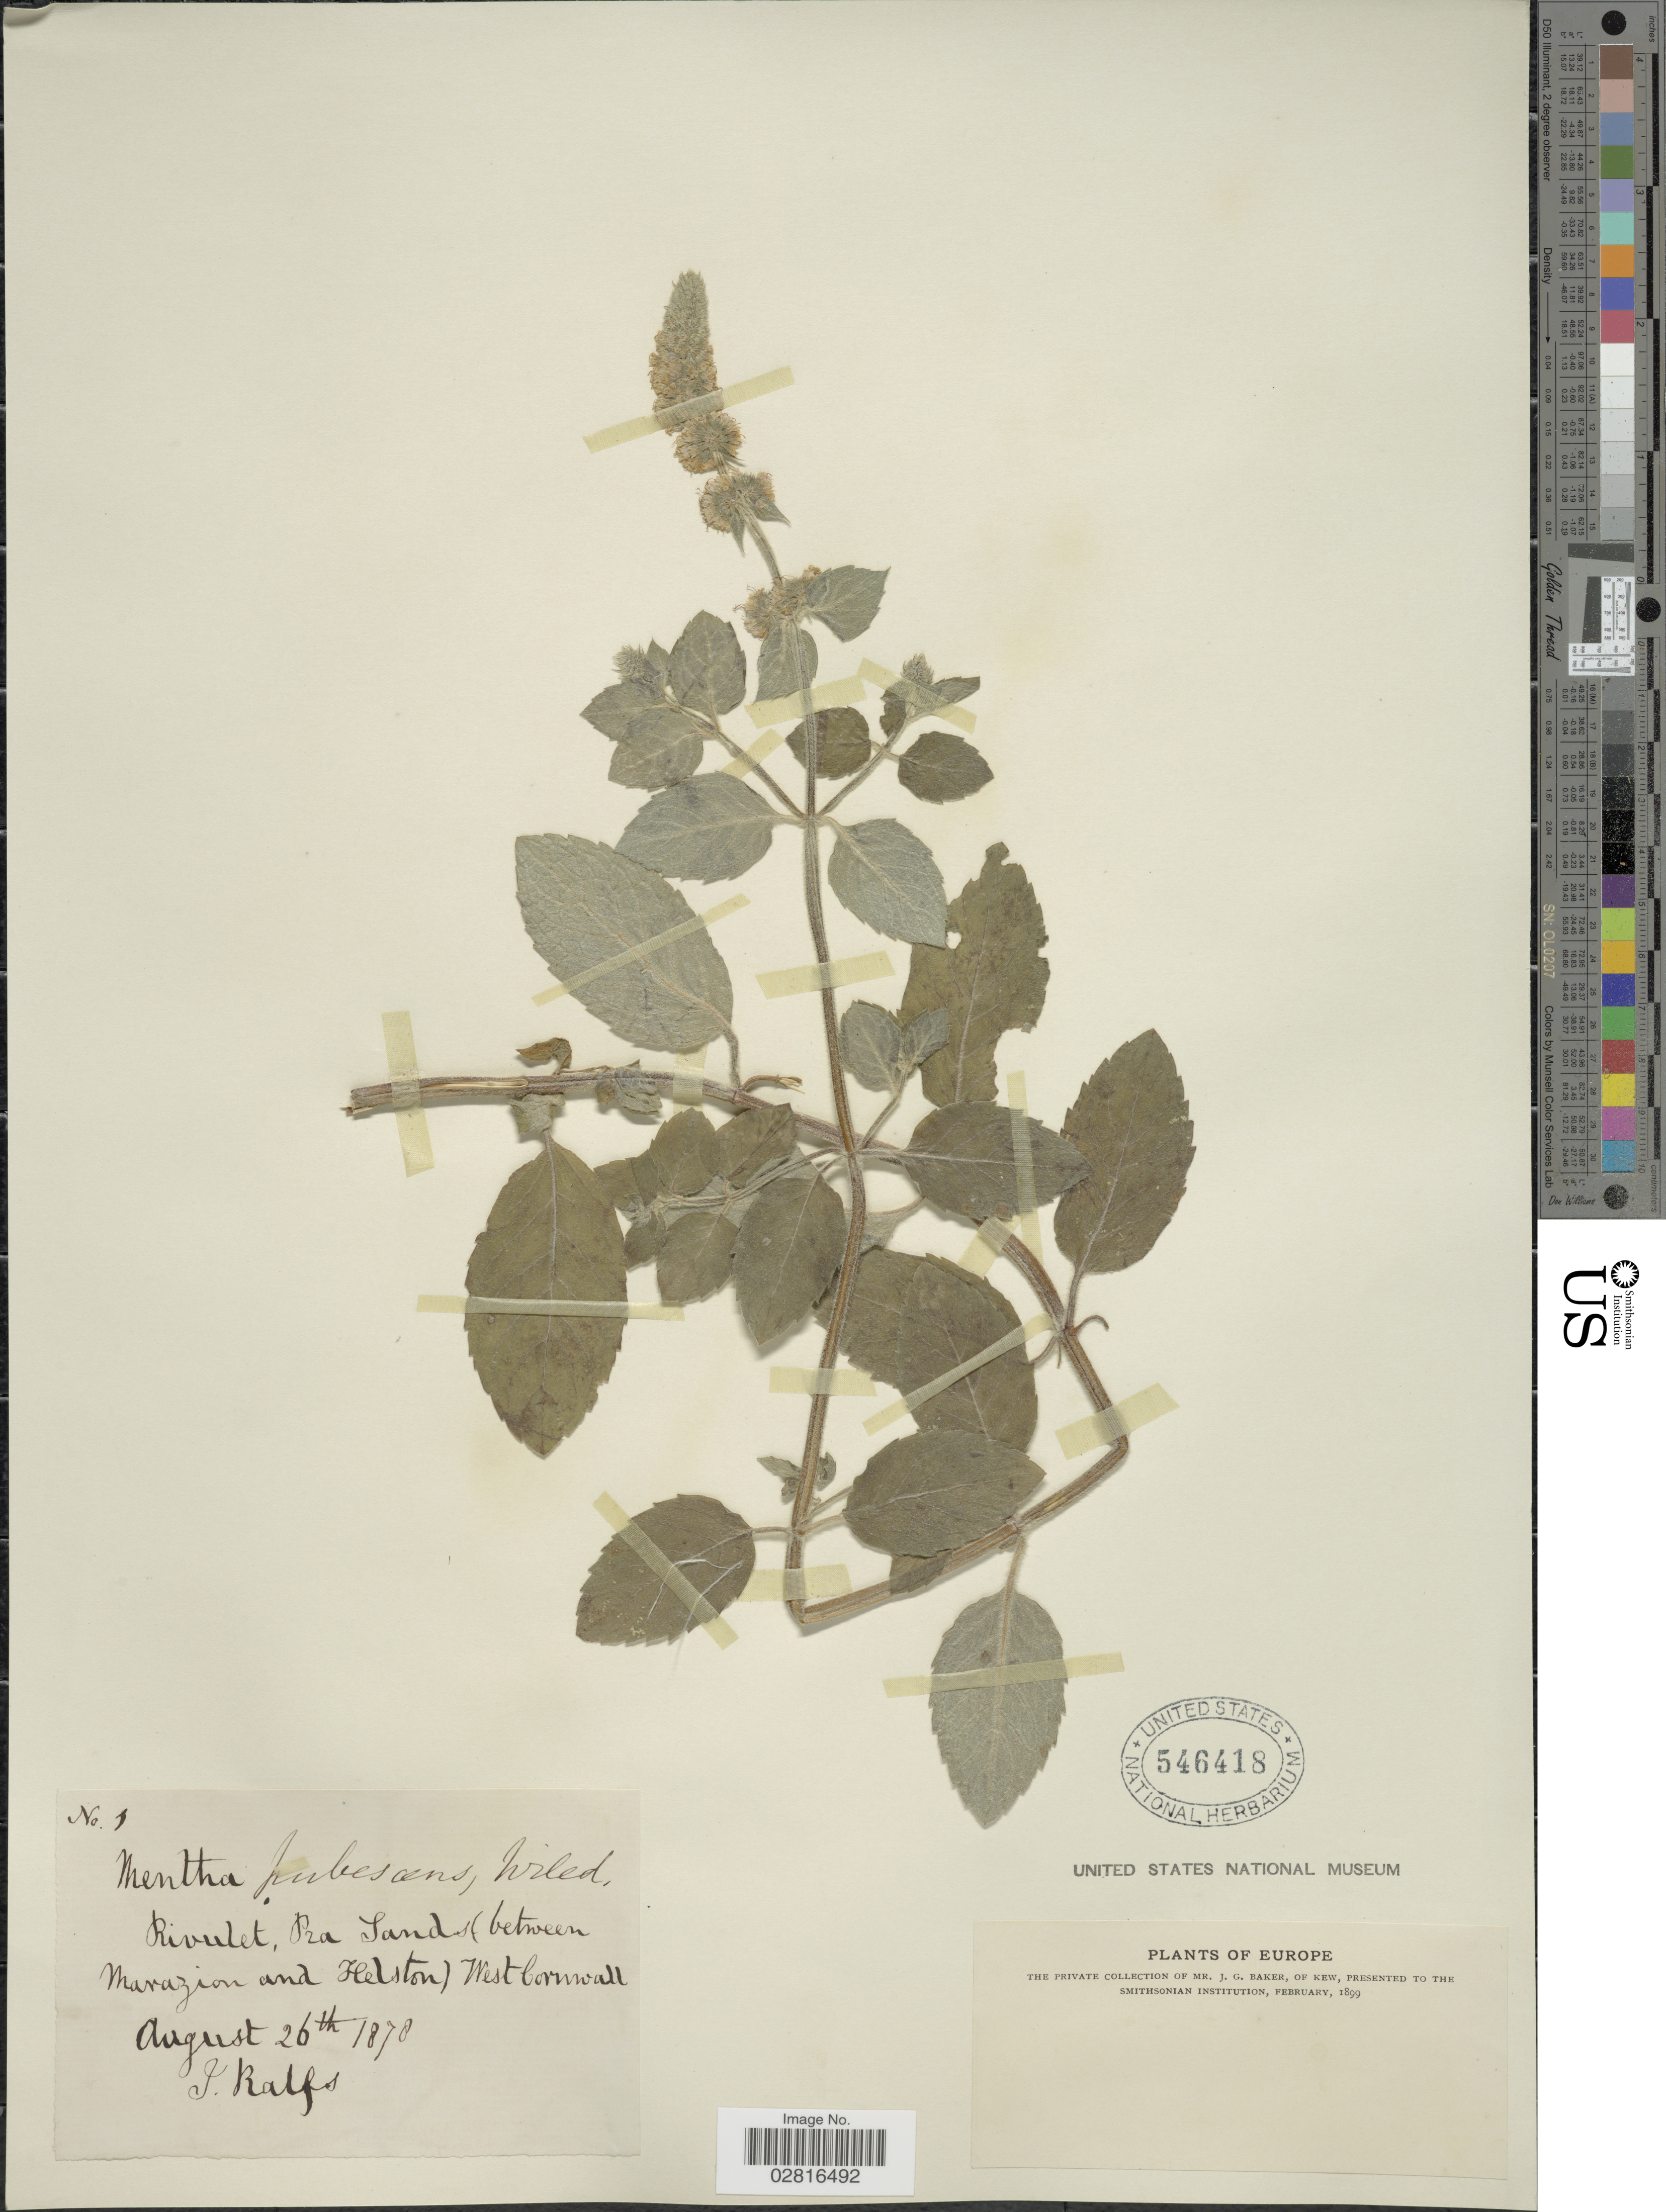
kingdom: Plantae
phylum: Tracheophyta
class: Magnoliopsida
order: Lamiales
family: Lamiaceae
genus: Mentha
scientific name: Mentha x pubescens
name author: Willd.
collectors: J. Ralfs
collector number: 3*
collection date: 1878-08-26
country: United Kingdom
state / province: England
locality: Rivulet, Pra Sand (between Marazion and Helston), West Cornwall. Europe.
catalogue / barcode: US 546418